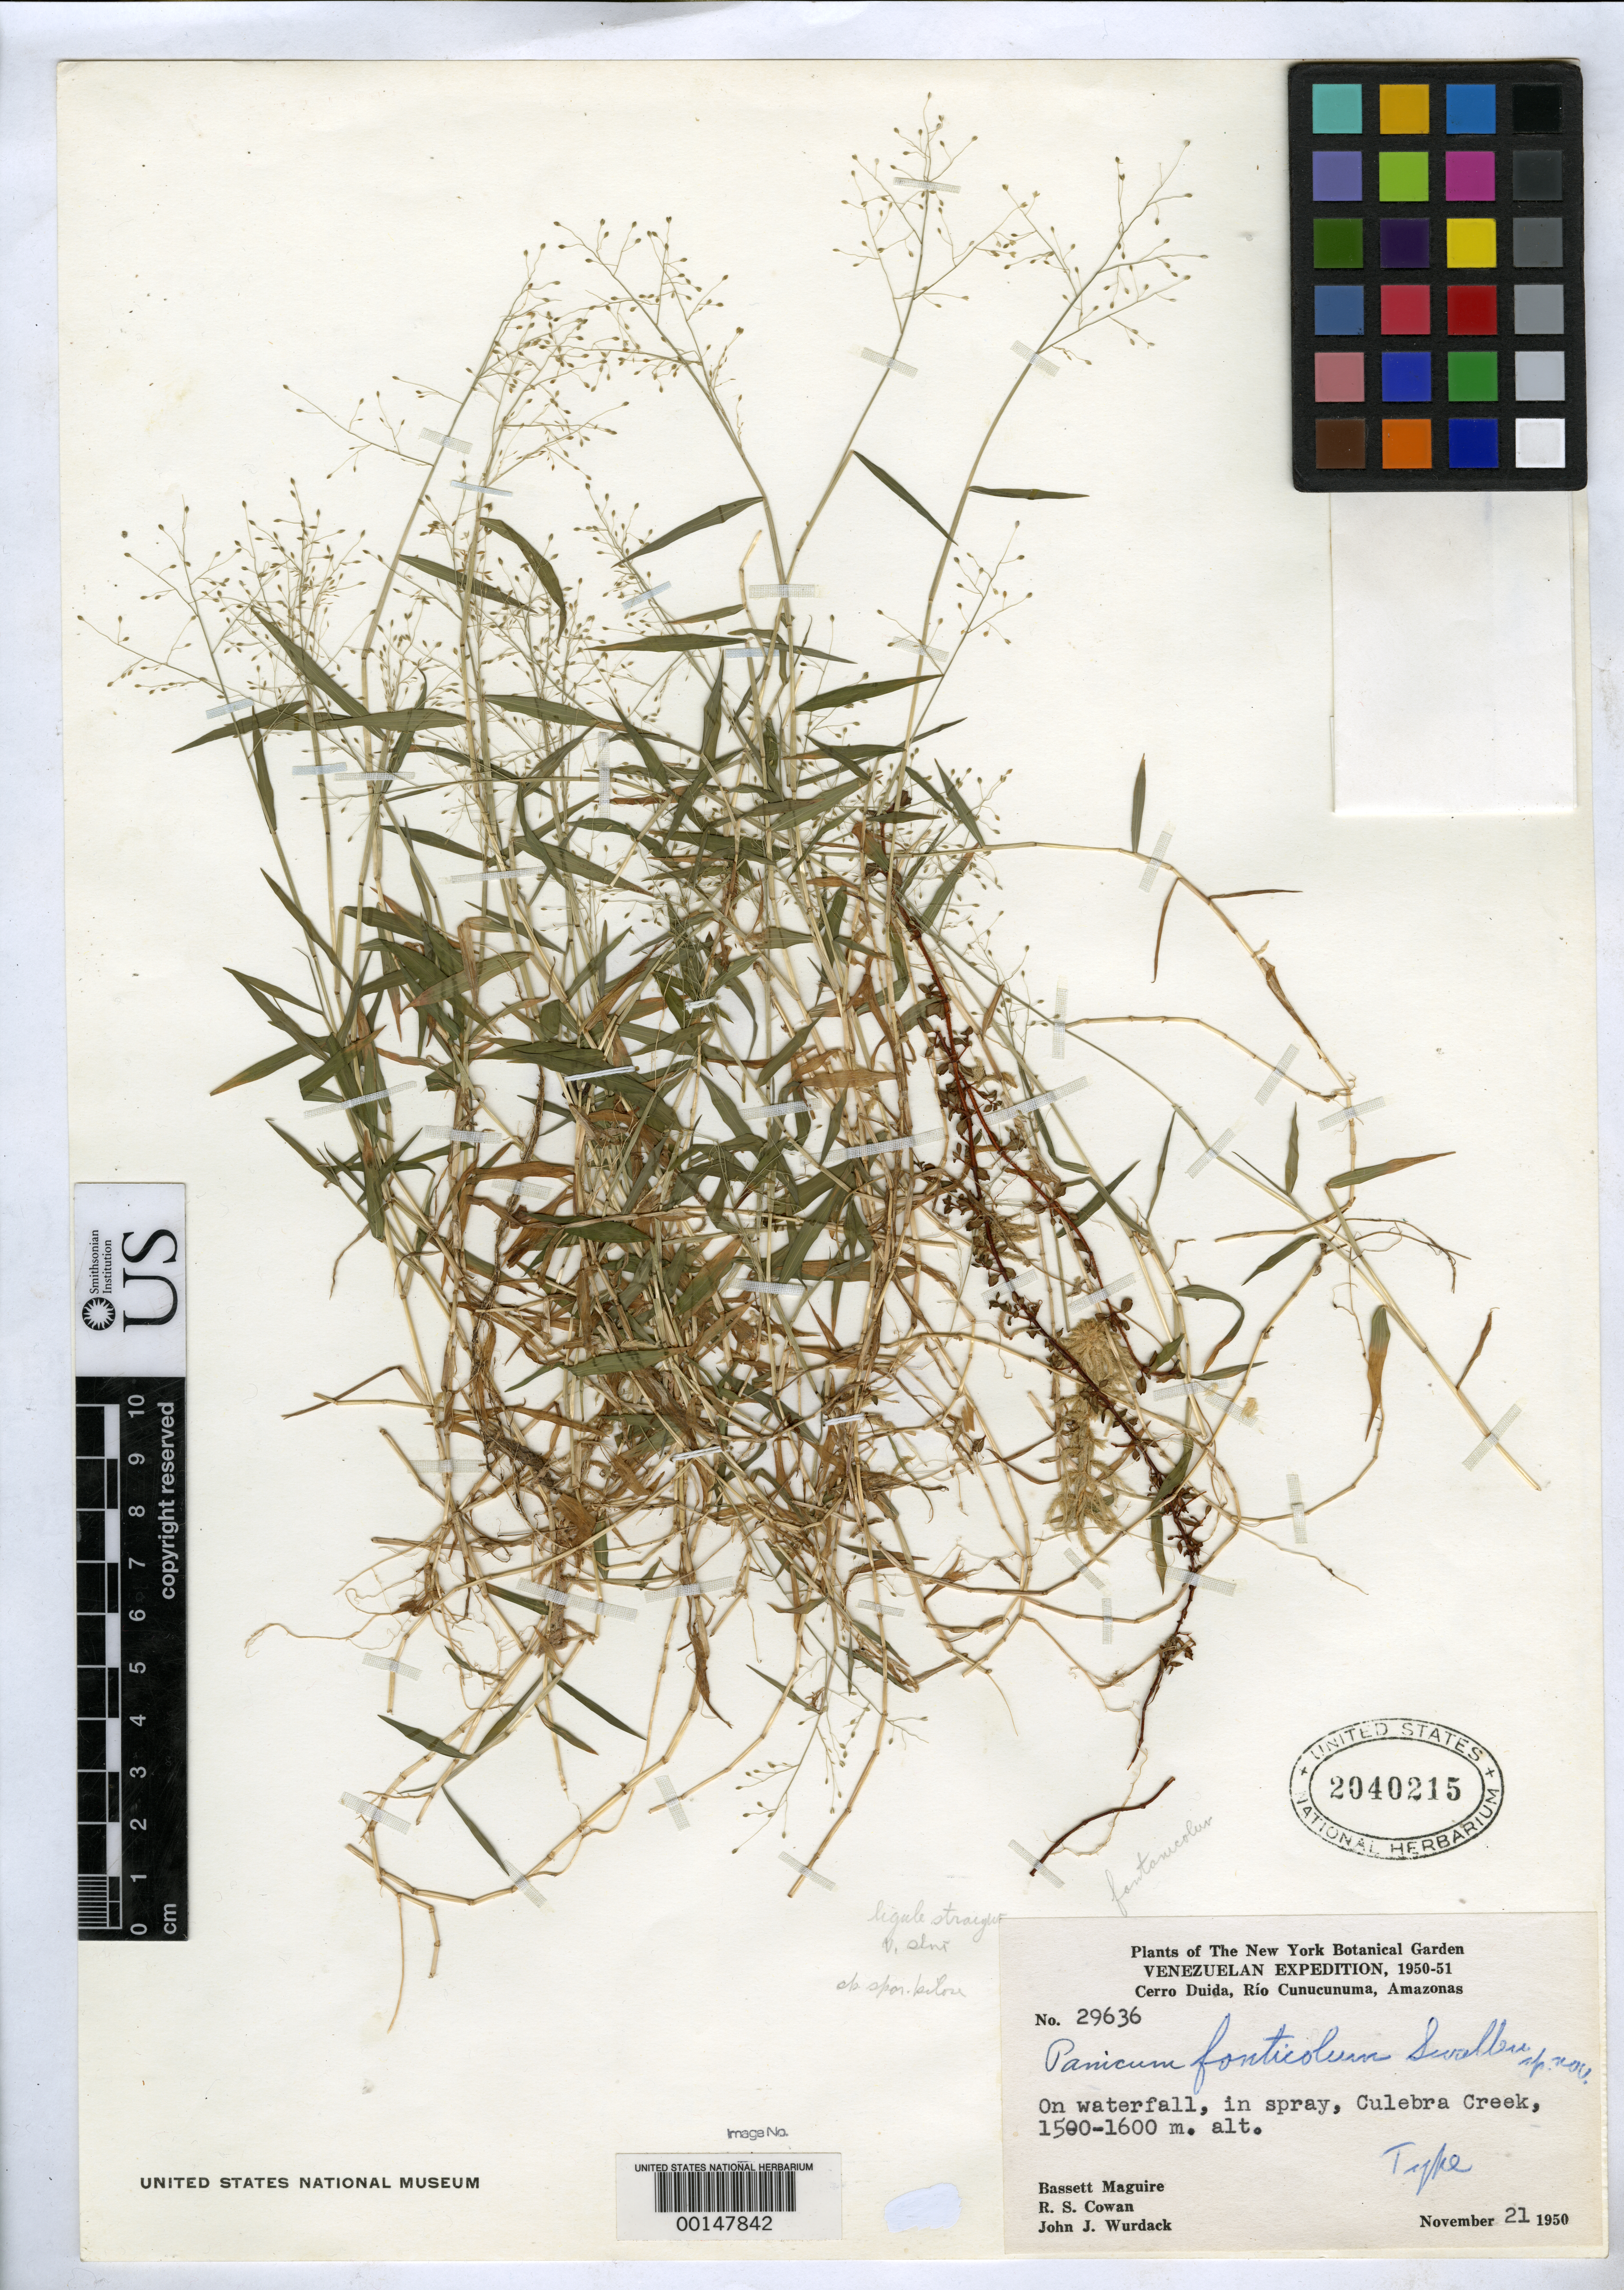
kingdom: Plantae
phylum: Tracheophyta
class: Liliopsida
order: Poales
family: Poaceae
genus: Panicum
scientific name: Panicum fonticola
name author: Swallen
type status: Holotype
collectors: B. Maguire, R. S. Cowan & J. J. Wurdack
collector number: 29636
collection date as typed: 21 Nov 1950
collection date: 1950-11-21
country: Venezuela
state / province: Amazonas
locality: Culebra Creek, Cerro Duida, Rio Cunucunuma.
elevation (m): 1500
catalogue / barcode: US 2040215